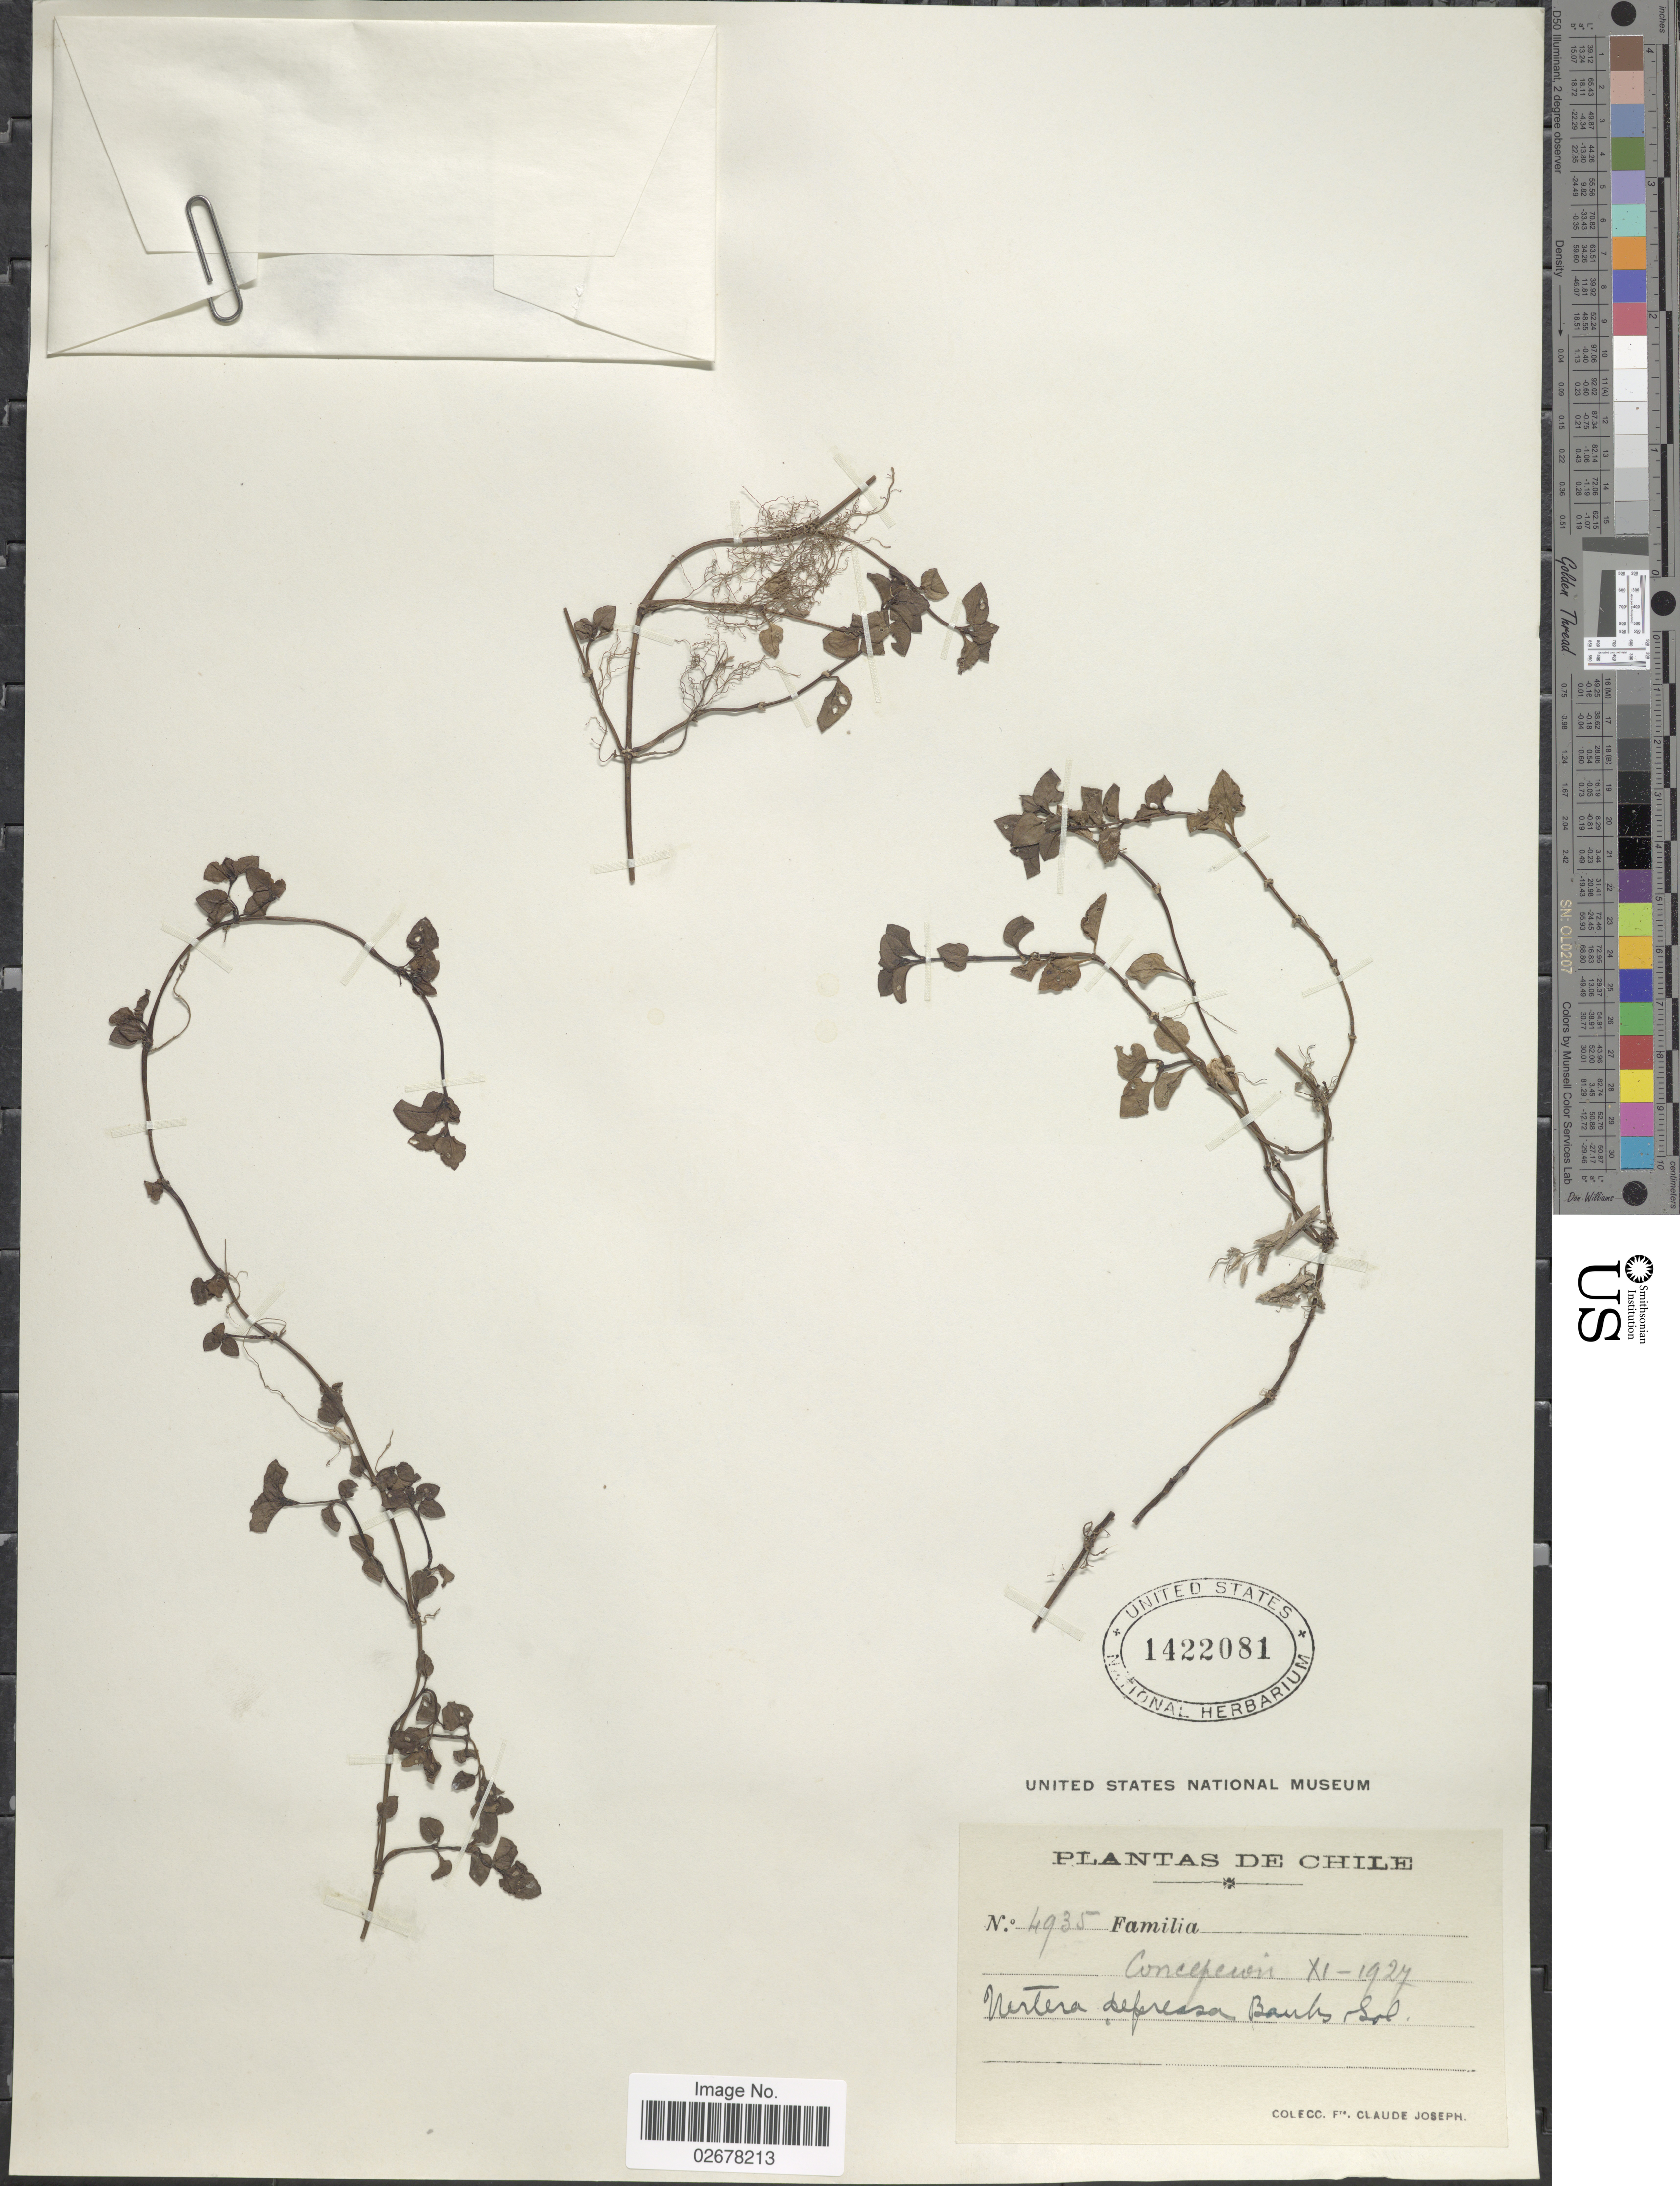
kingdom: Plantae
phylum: Tracheophyta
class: Magnoliopsida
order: Gentianales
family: Rubiaceae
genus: Nertera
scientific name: Nertera depressa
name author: Banks & Sol. ex Gaertn.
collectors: Bro. Claude-Joseph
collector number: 4935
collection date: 1927-11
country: Paraguay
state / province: Concepcion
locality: Concepcion, Nertera depression Banks Sol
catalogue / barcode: US 1422081